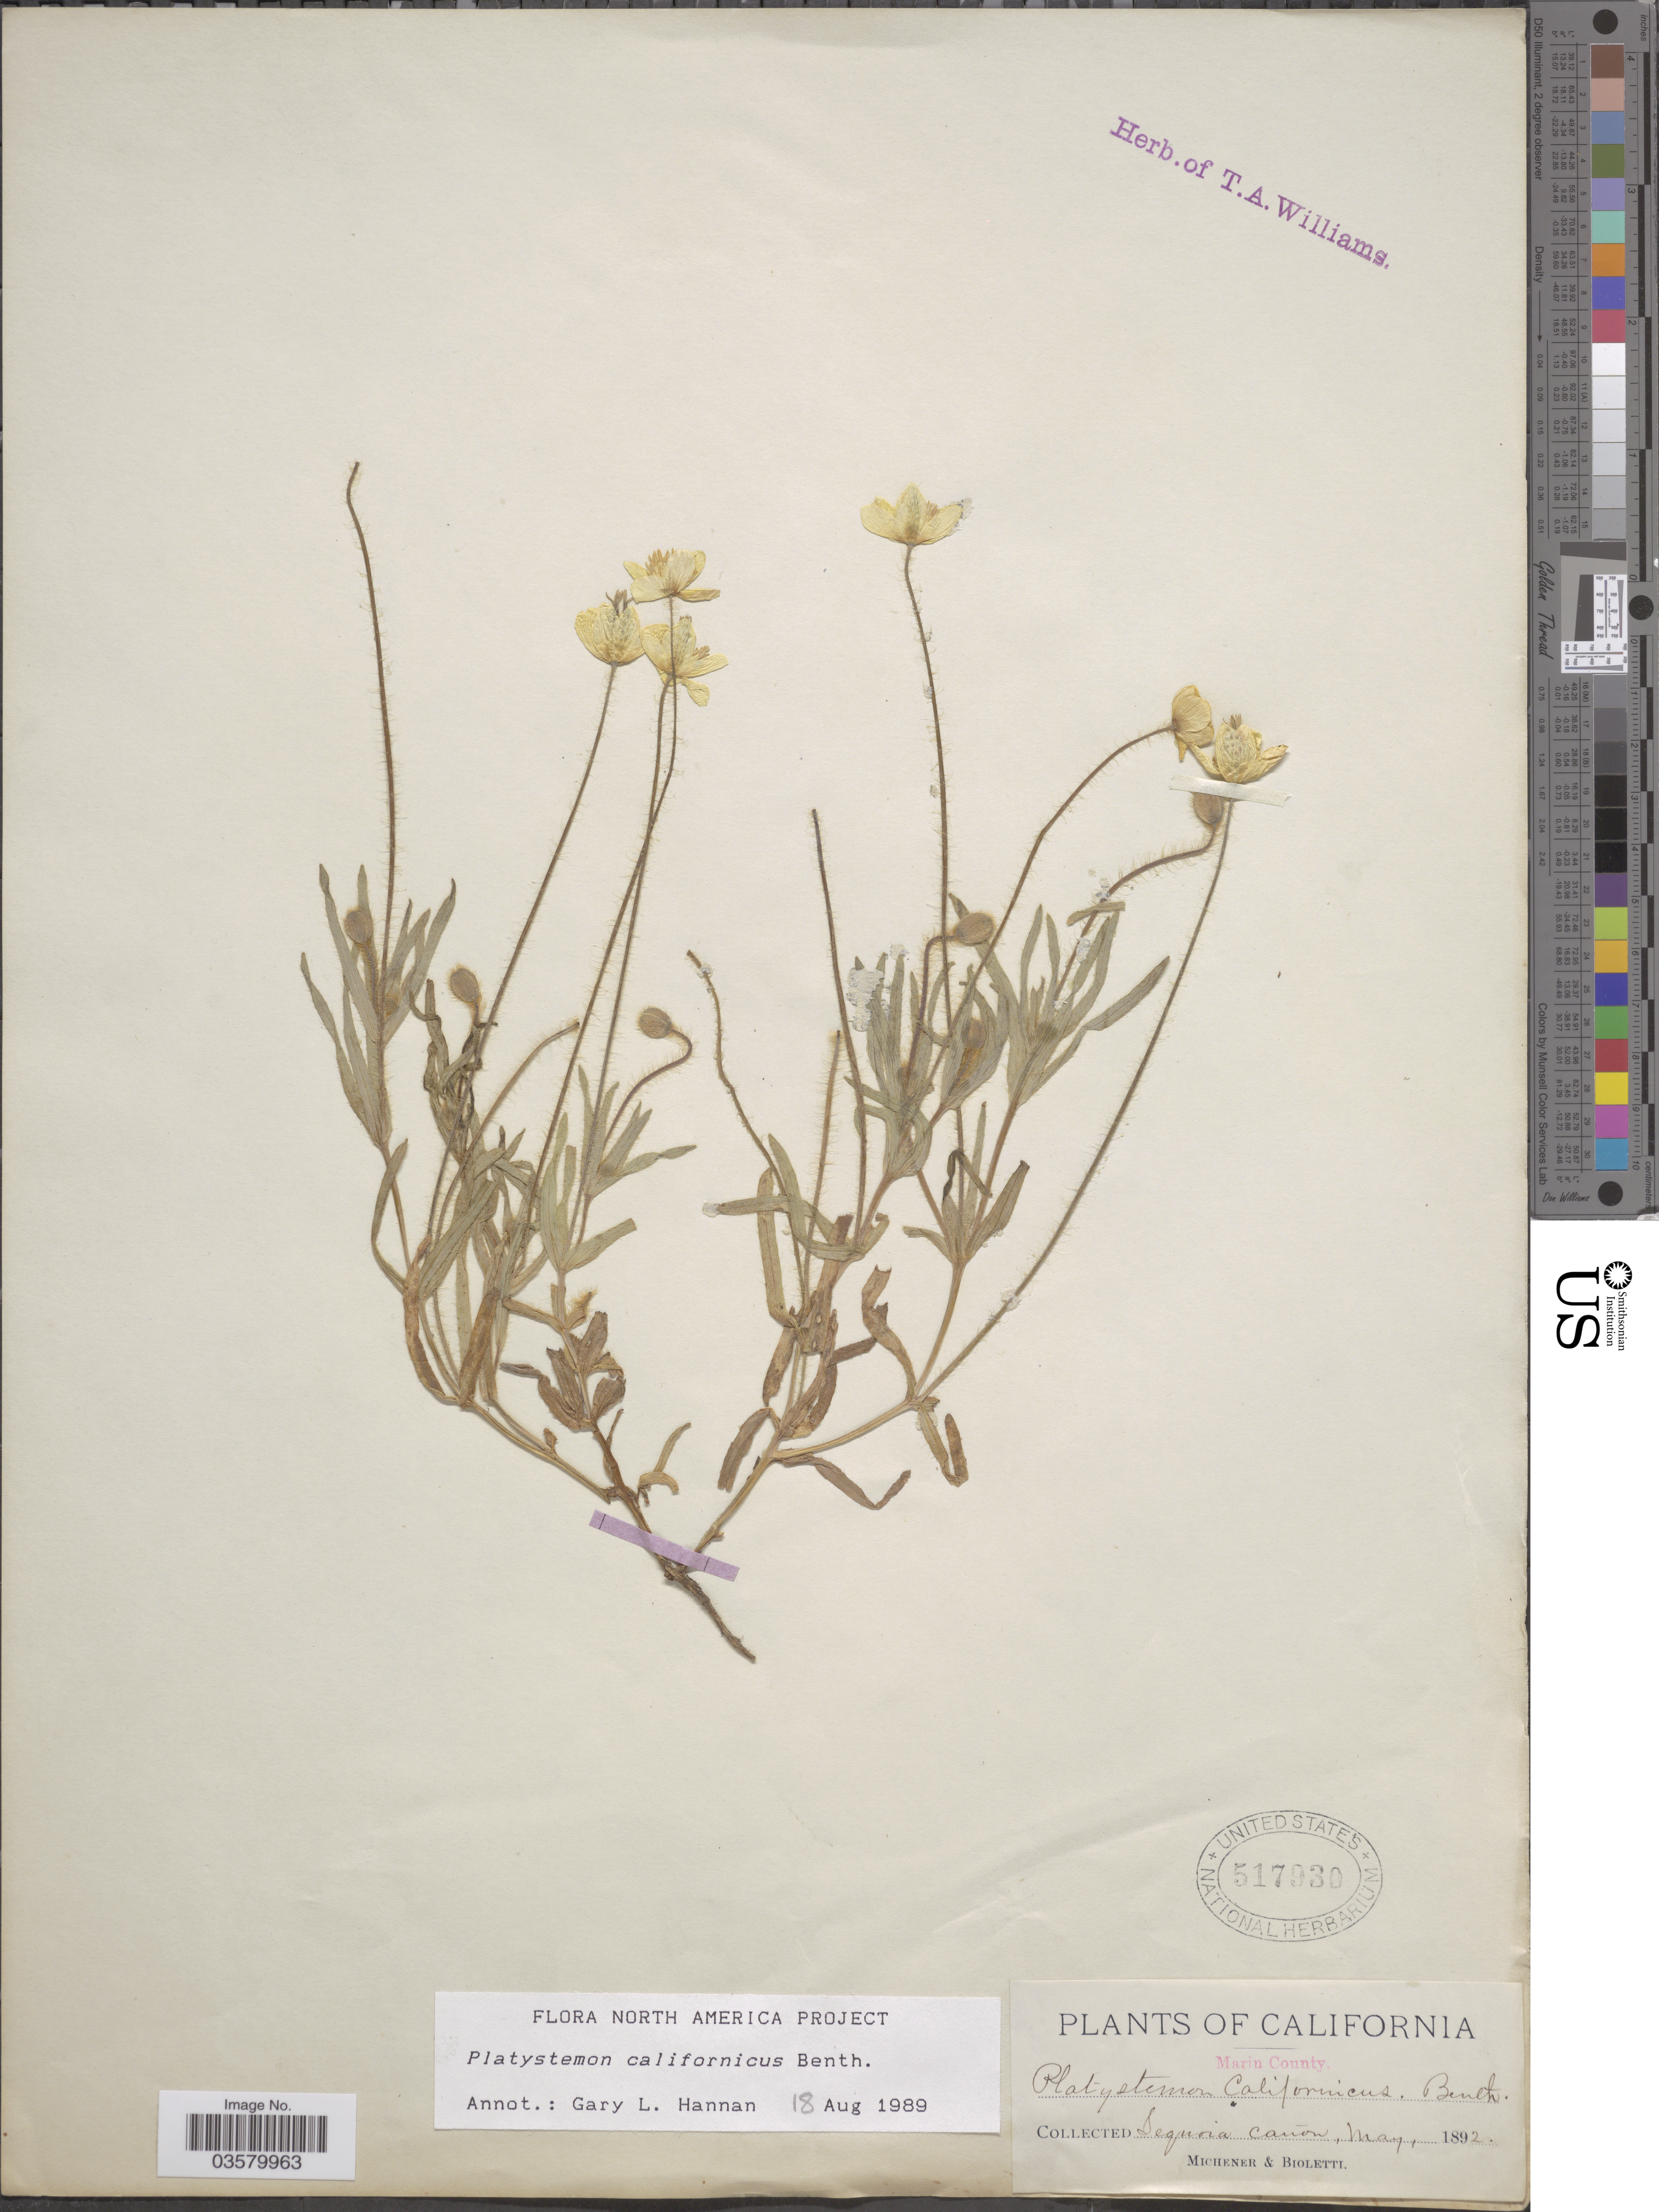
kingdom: Plantae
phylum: Tracheophyta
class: Magnoliopsida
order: Ranunculales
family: Papaveraceae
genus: Platystemon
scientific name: Platystemon californicus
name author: Benth.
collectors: -. Michener & -- Bioletti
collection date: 1892-05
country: United States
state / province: California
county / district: Marin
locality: Marin County. Sequoia Cañon.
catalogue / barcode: US 517930